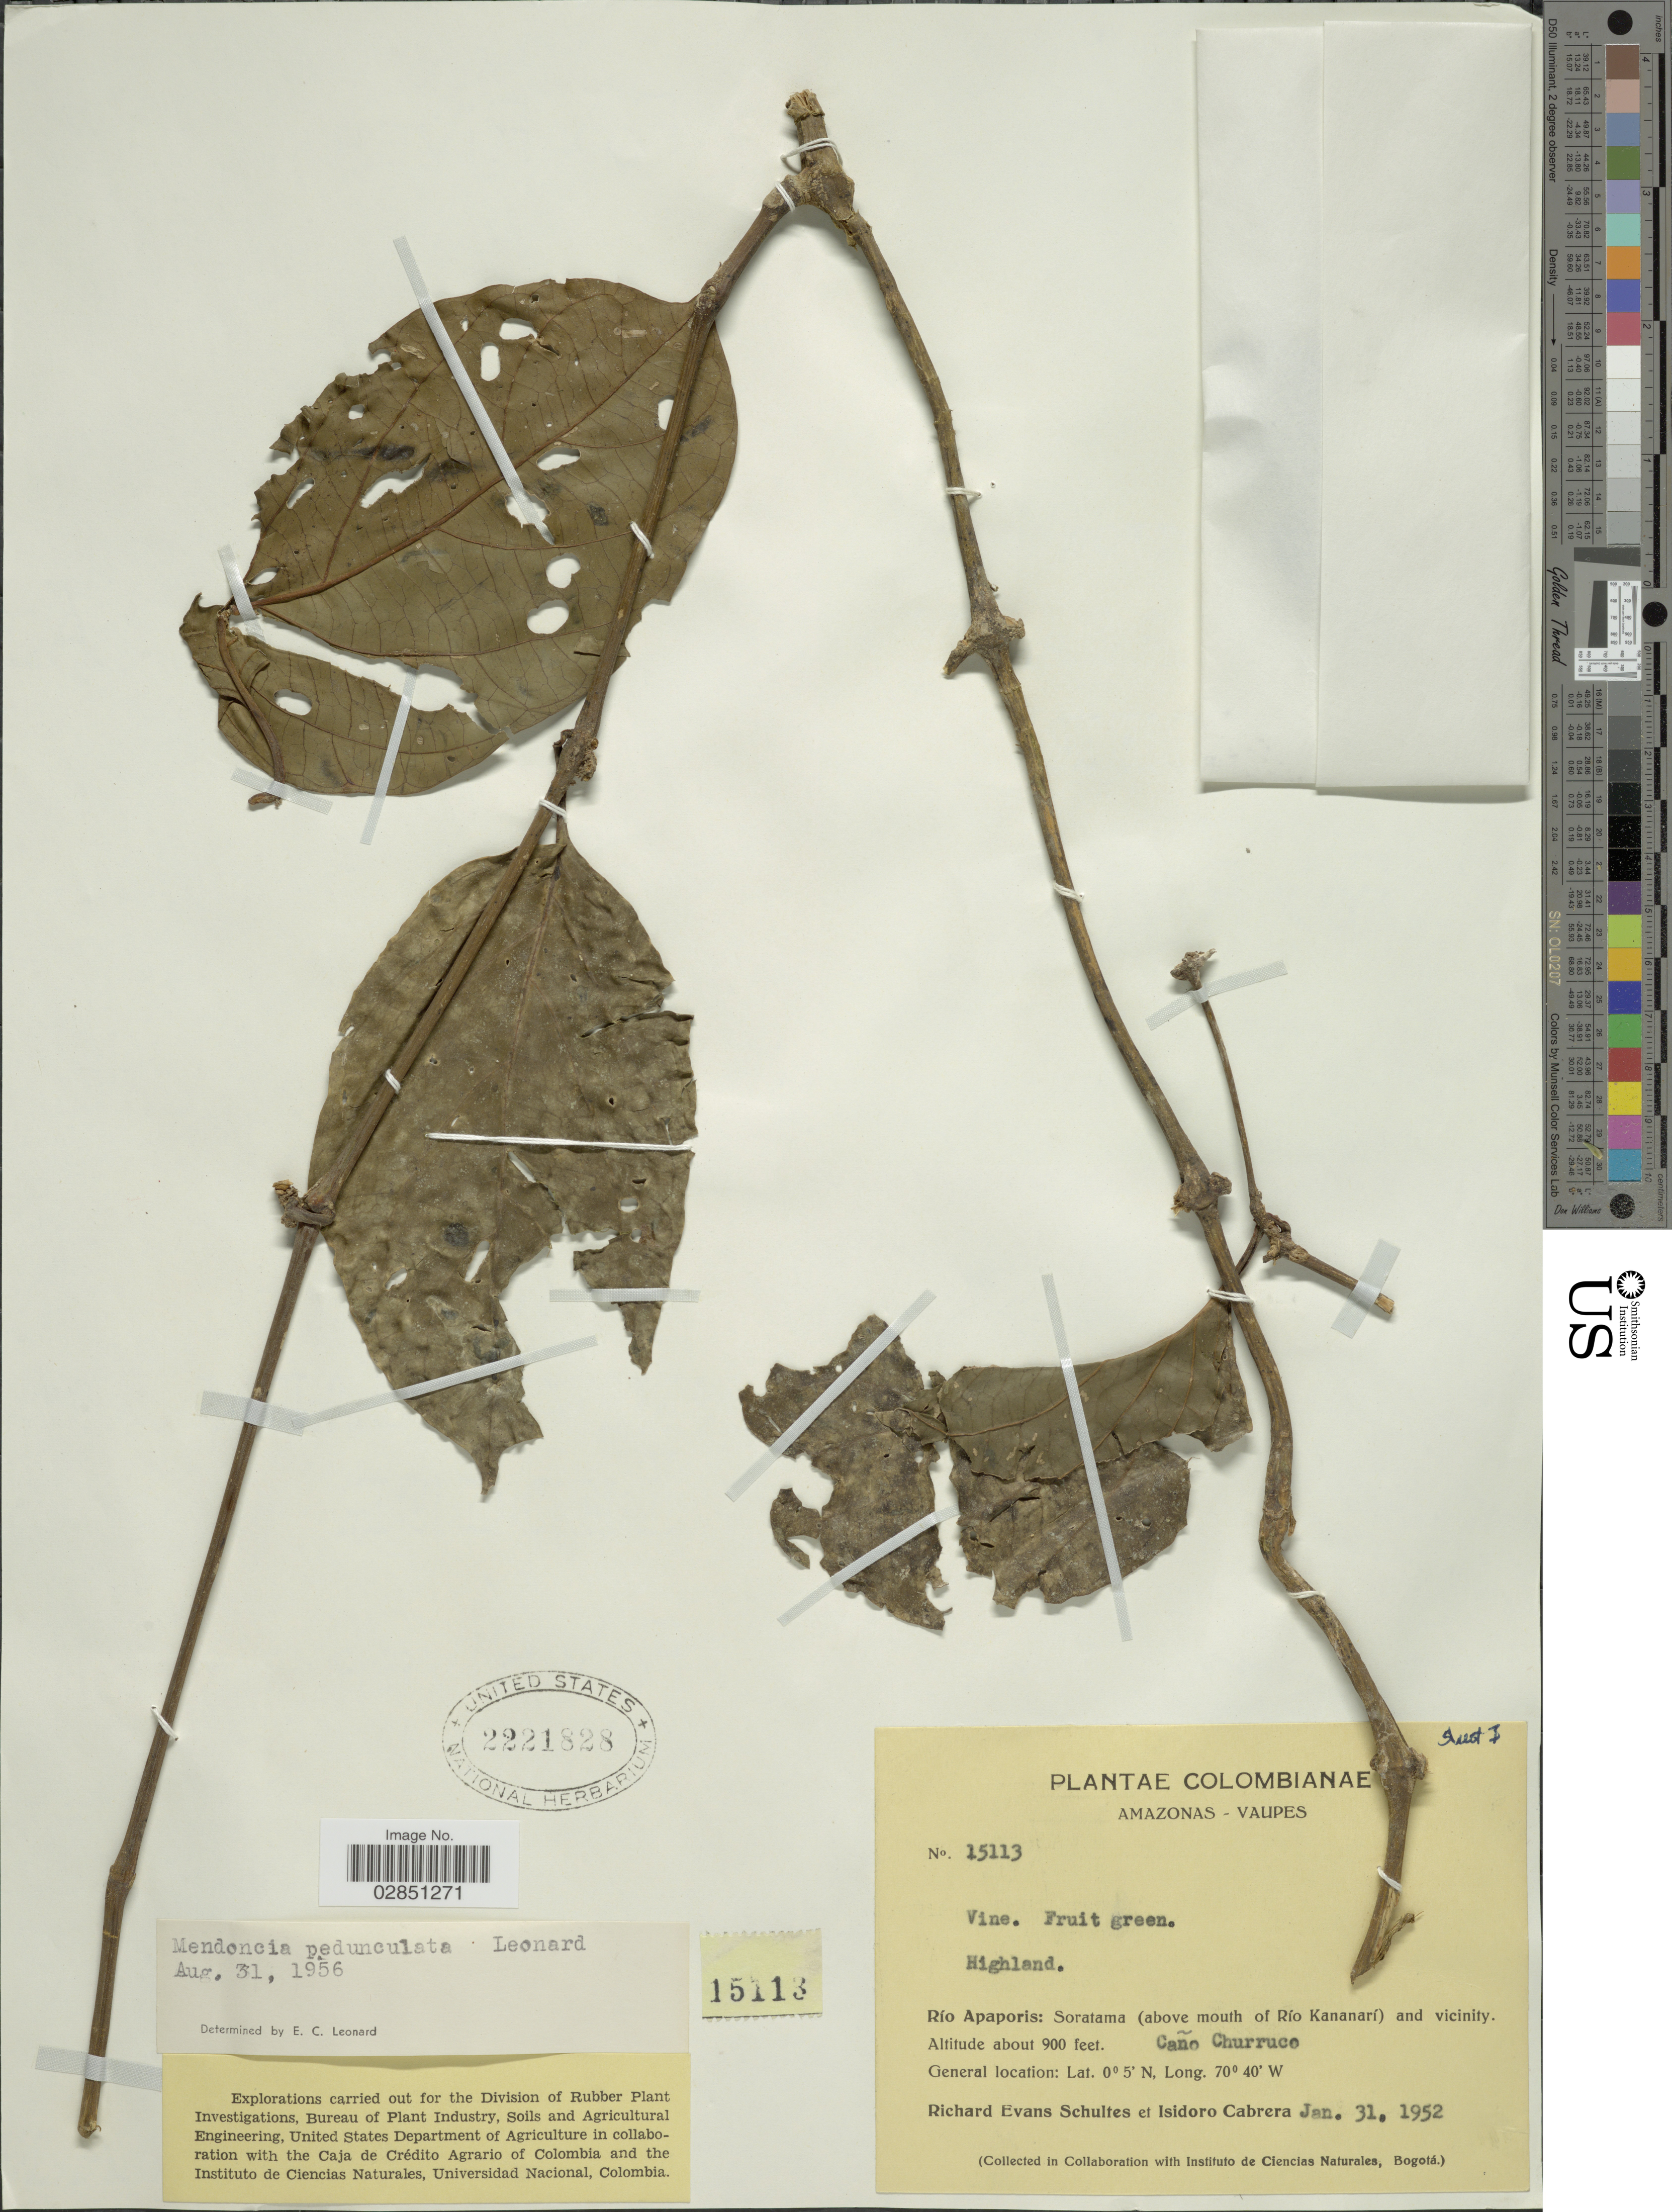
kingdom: Plantae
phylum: Tracheophyta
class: Magnoliopsida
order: Lamiales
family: Acanthaceae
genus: Mendoncia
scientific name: Mendoncia pedunculata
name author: Leonard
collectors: R. E. Schultes & I. Cabrera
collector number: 15113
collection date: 1952-01-31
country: Colombia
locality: Amazonas - Vaupes. Río Apaporis: Soratama (above mouth of Río Kananarí) and vicinity. Caño Churruco.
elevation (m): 274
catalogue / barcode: US 2221828